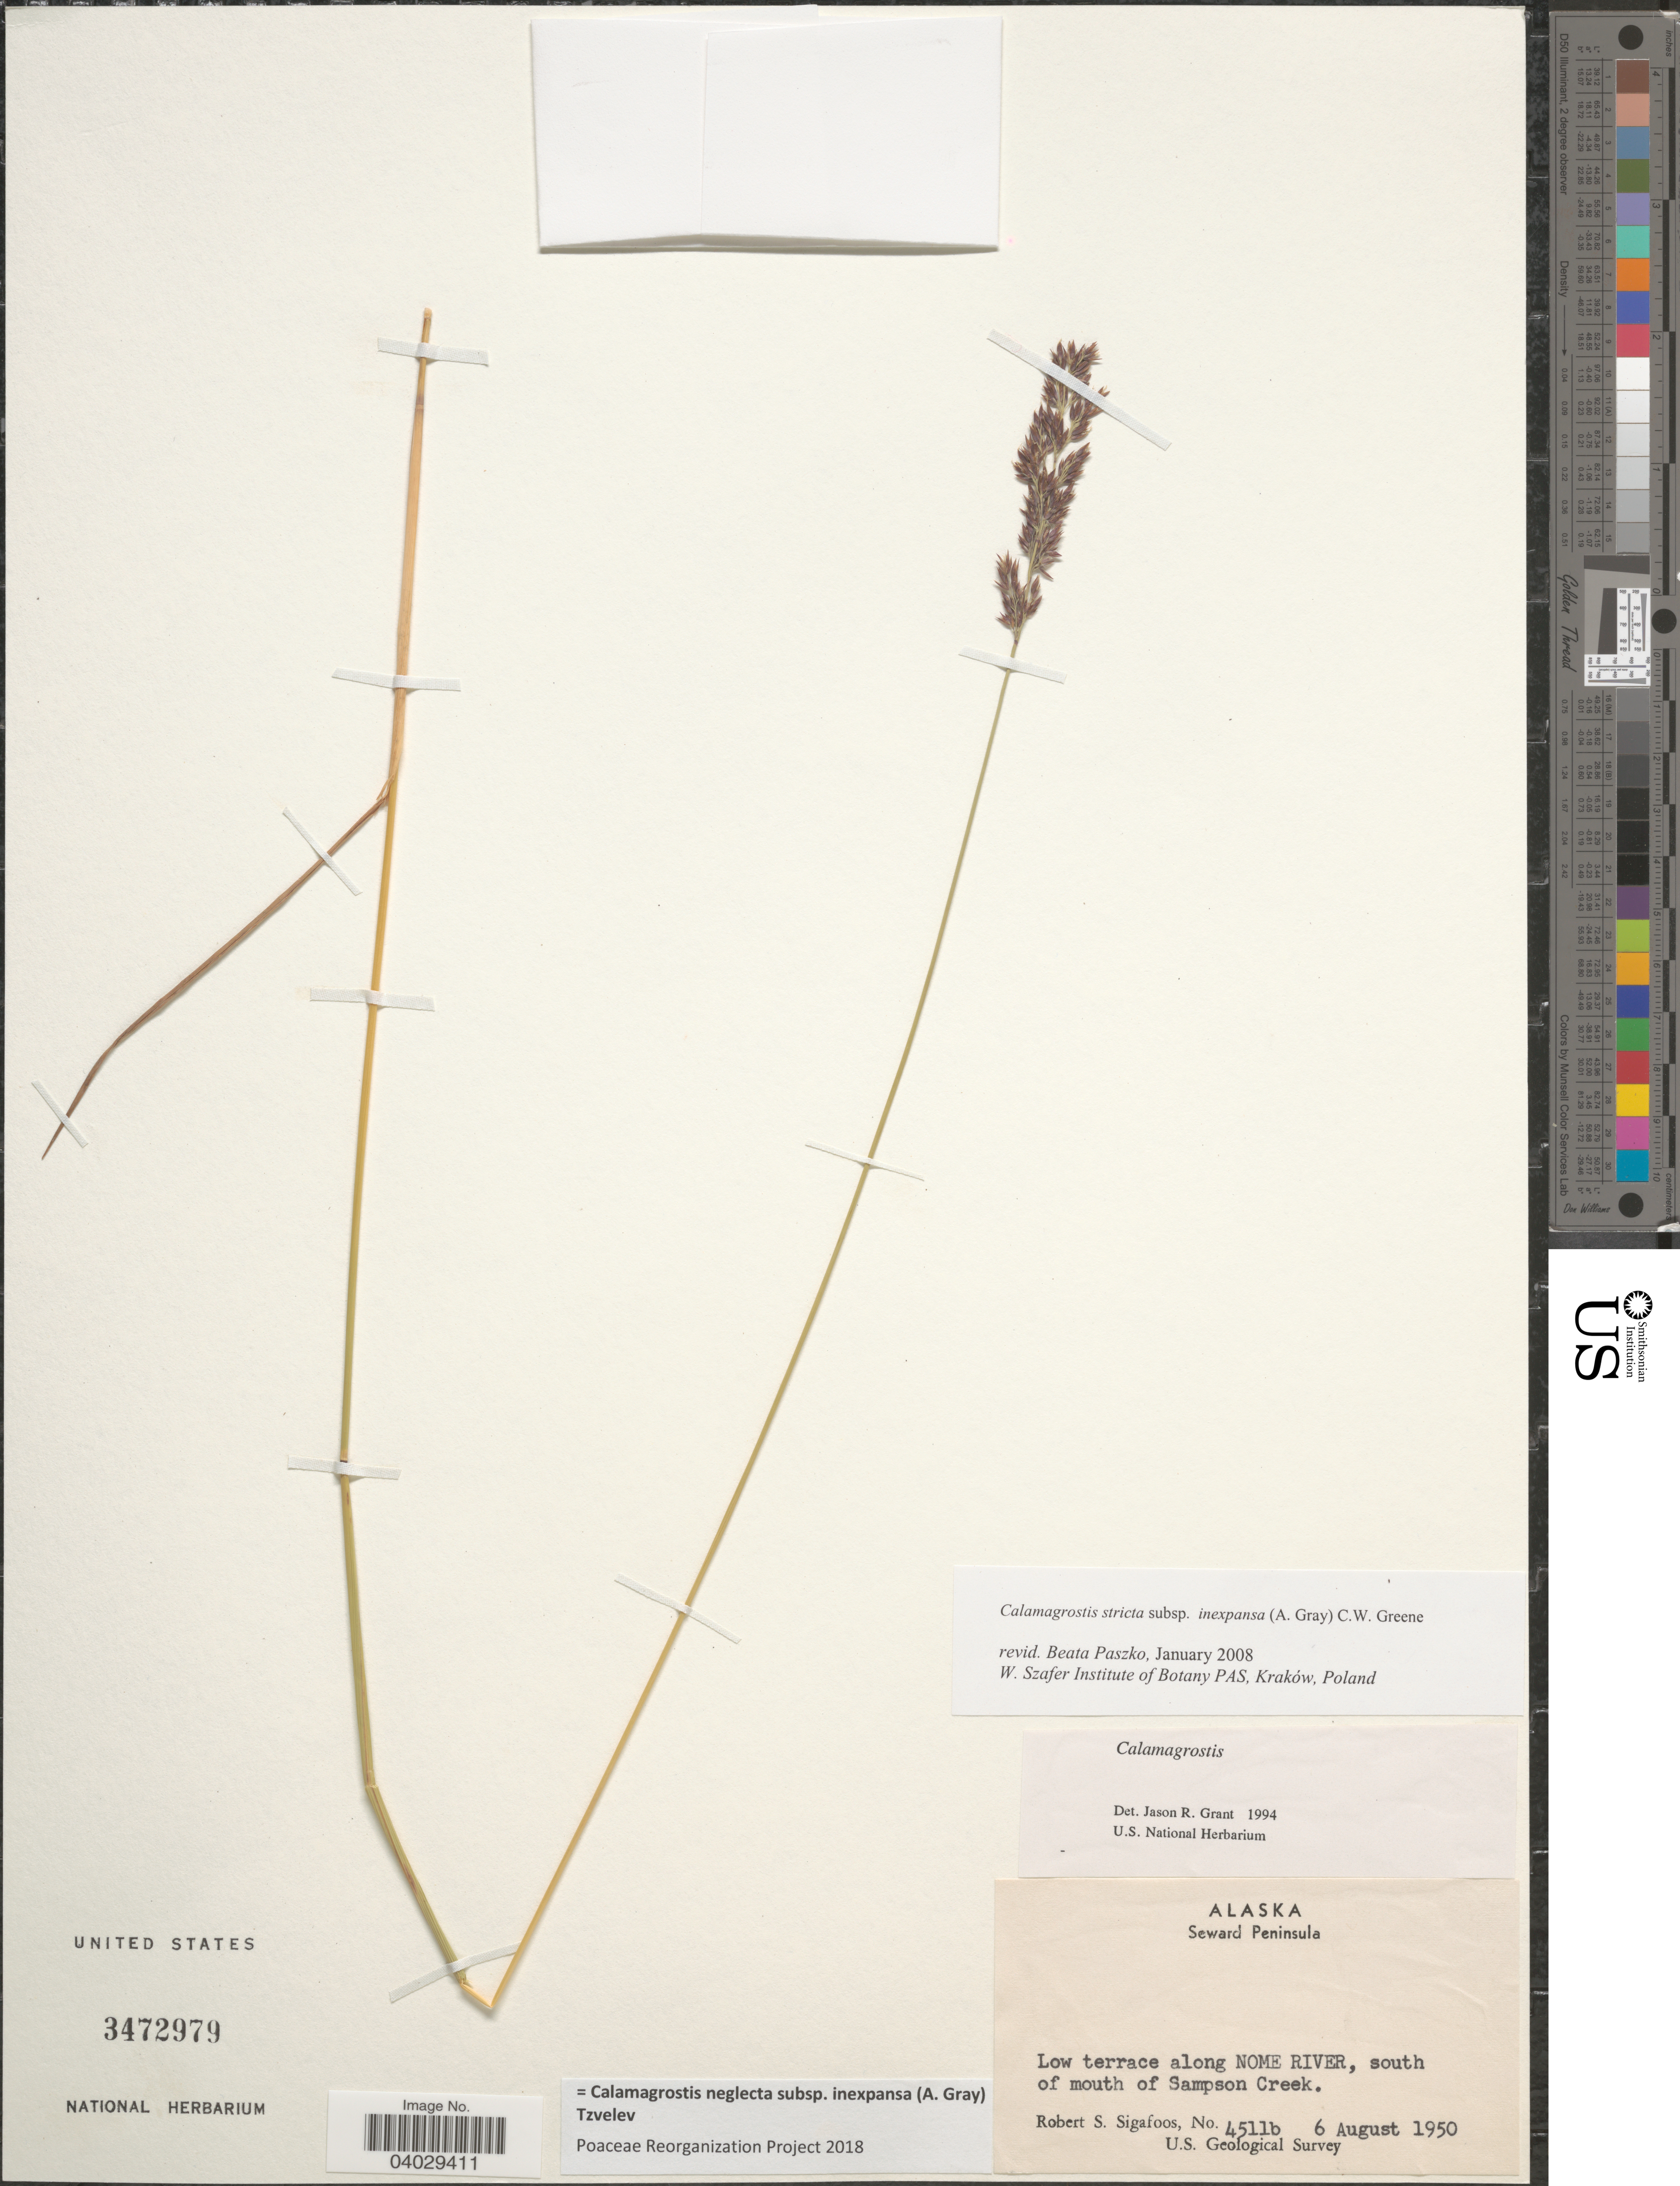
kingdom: Plantae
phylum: Tracheophyta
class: Liliopsida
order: Poales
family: Poaceae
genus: Calamagrostis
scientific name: Calamagrostis neglecta subsp. inexpansa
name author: (A. Gray) Tzvelev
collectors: R. Sigafoos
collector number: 4511b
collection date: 1950-08-06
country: United States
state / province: Alaska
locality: Seward Peninsula. Low terrace along Nome River, south of mouth of Sampson Creek.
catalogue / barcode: US 3472979